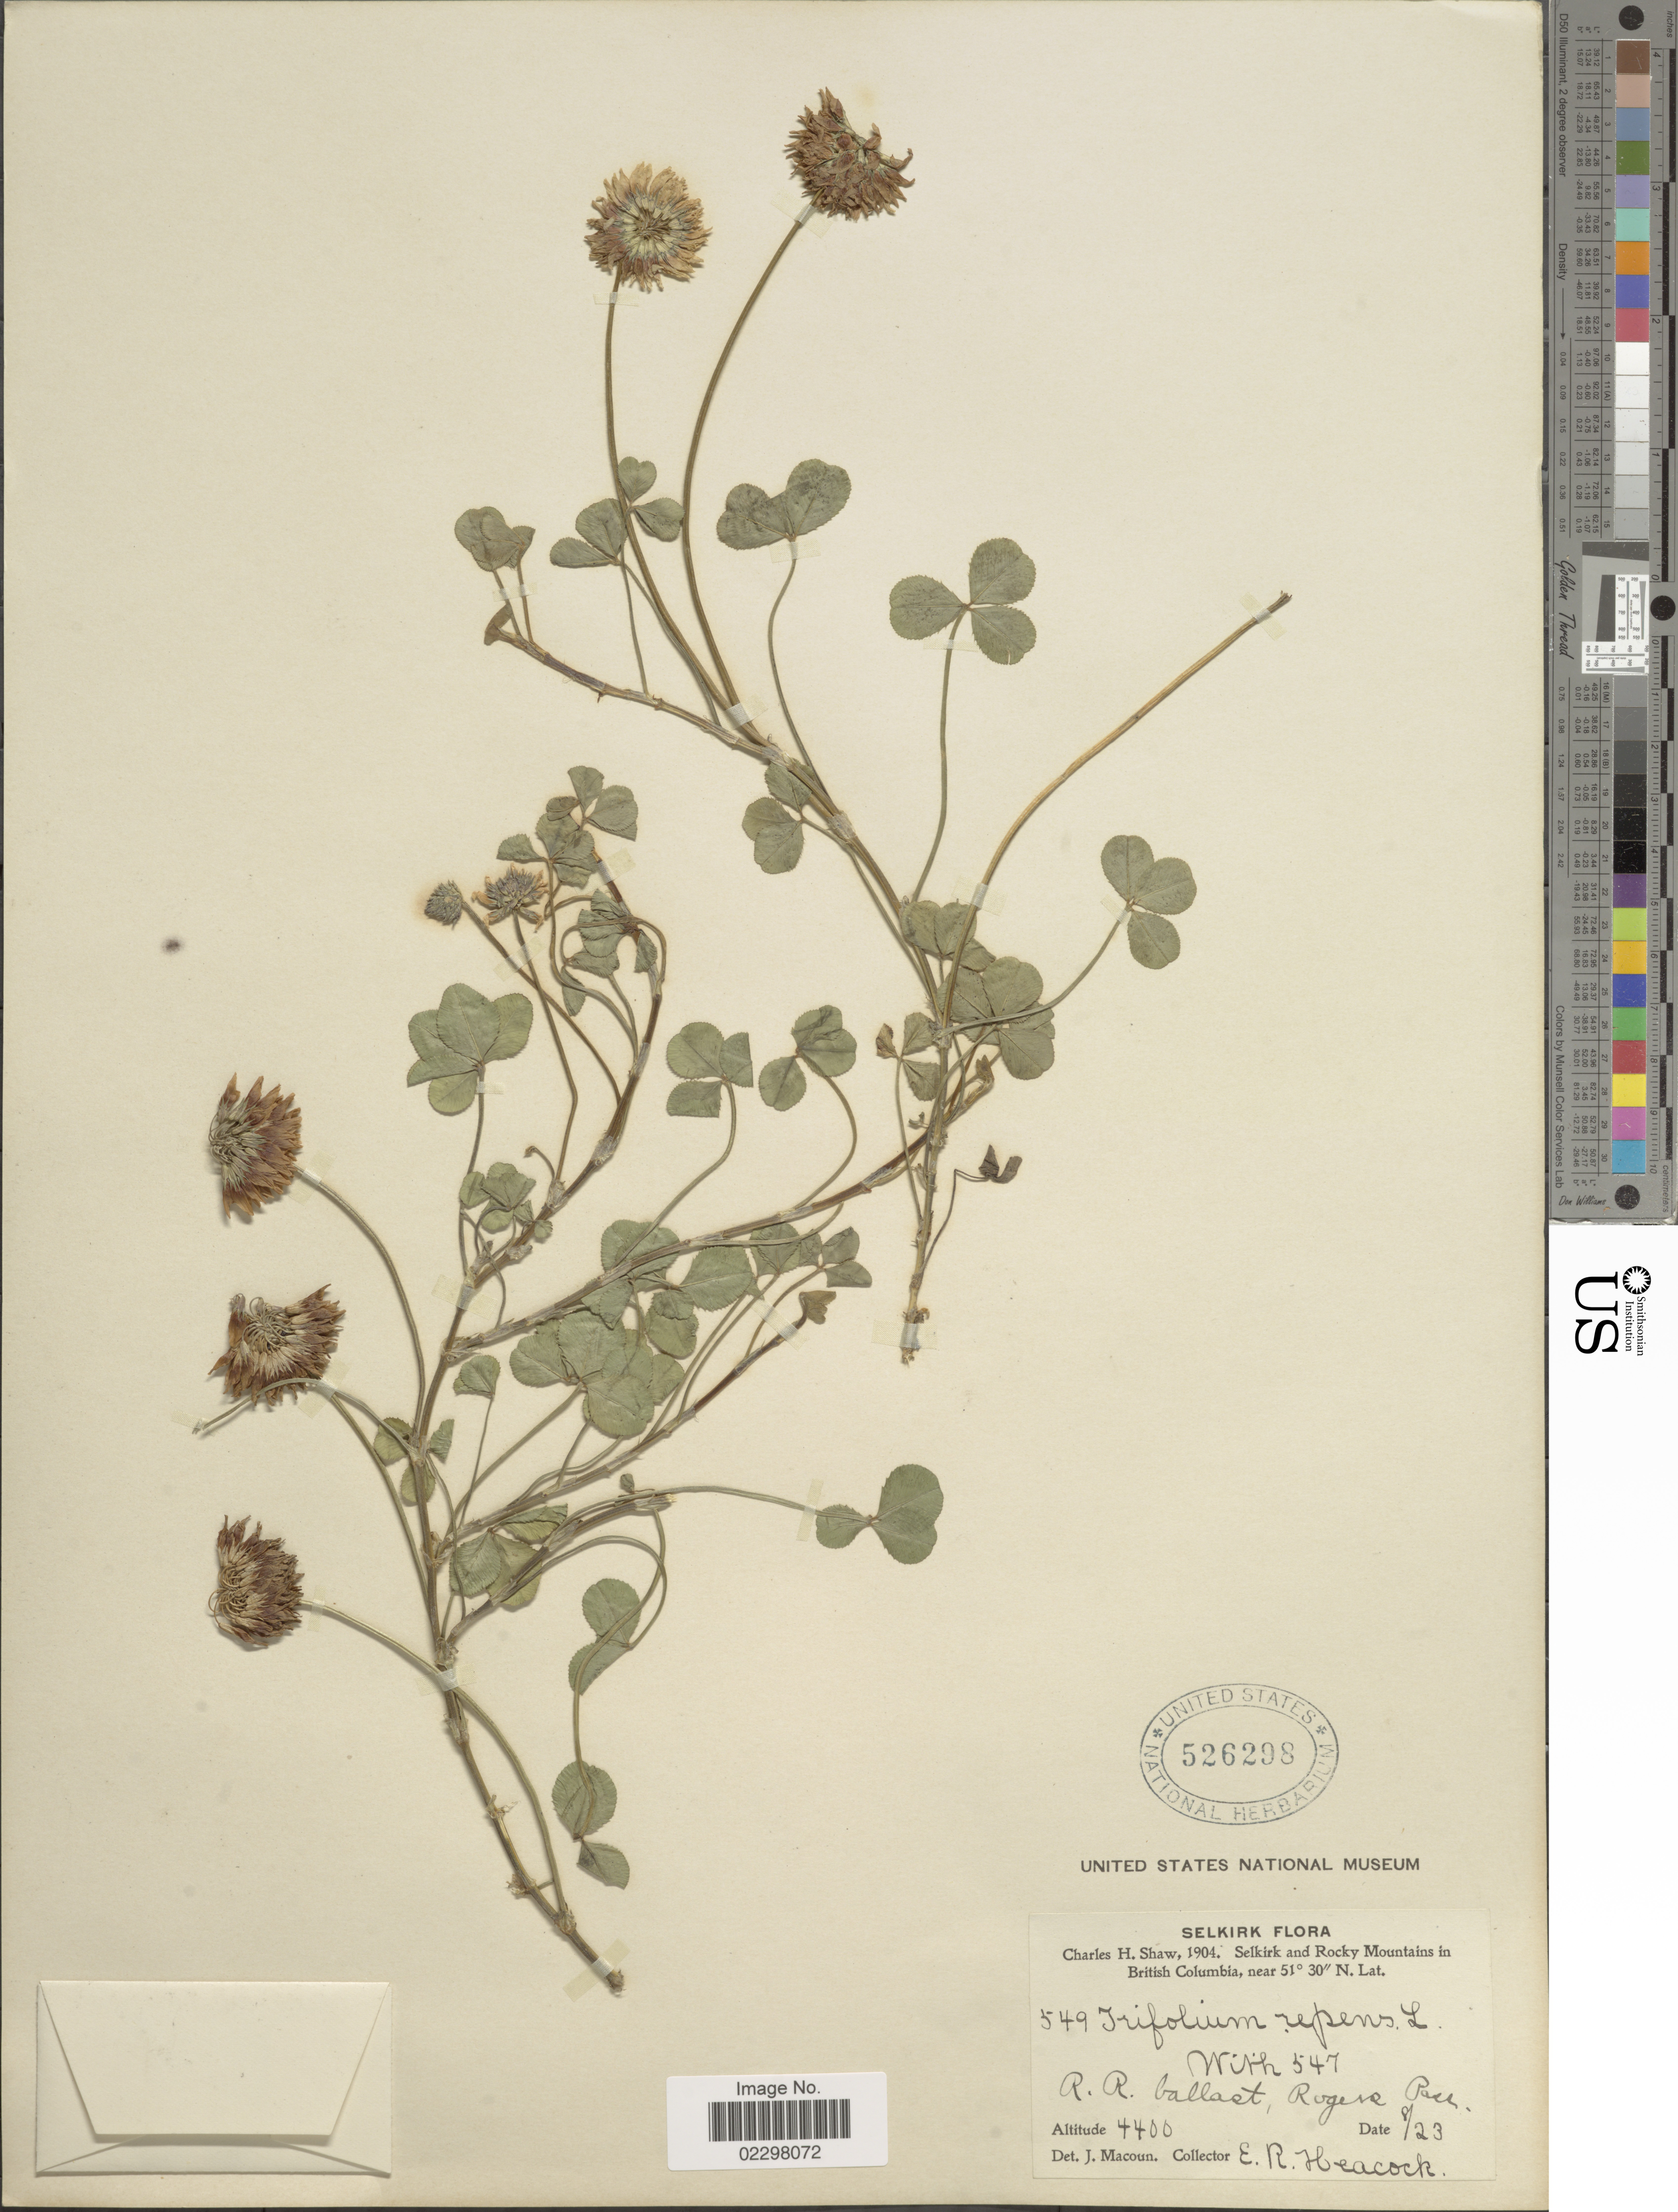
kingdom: Plantae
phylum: Tracheophyta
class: Magnoliopsida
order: Fabales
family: Fabaceae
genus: Trifolium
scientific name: Trifolium repens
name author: L.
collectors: E. Heacock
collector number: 549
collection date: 1904-08-23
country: Canada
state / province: British Columbia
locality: Selkirk and Rocky Mountains, R.R. ballast, Rogers Pass.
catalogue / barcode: US 526298